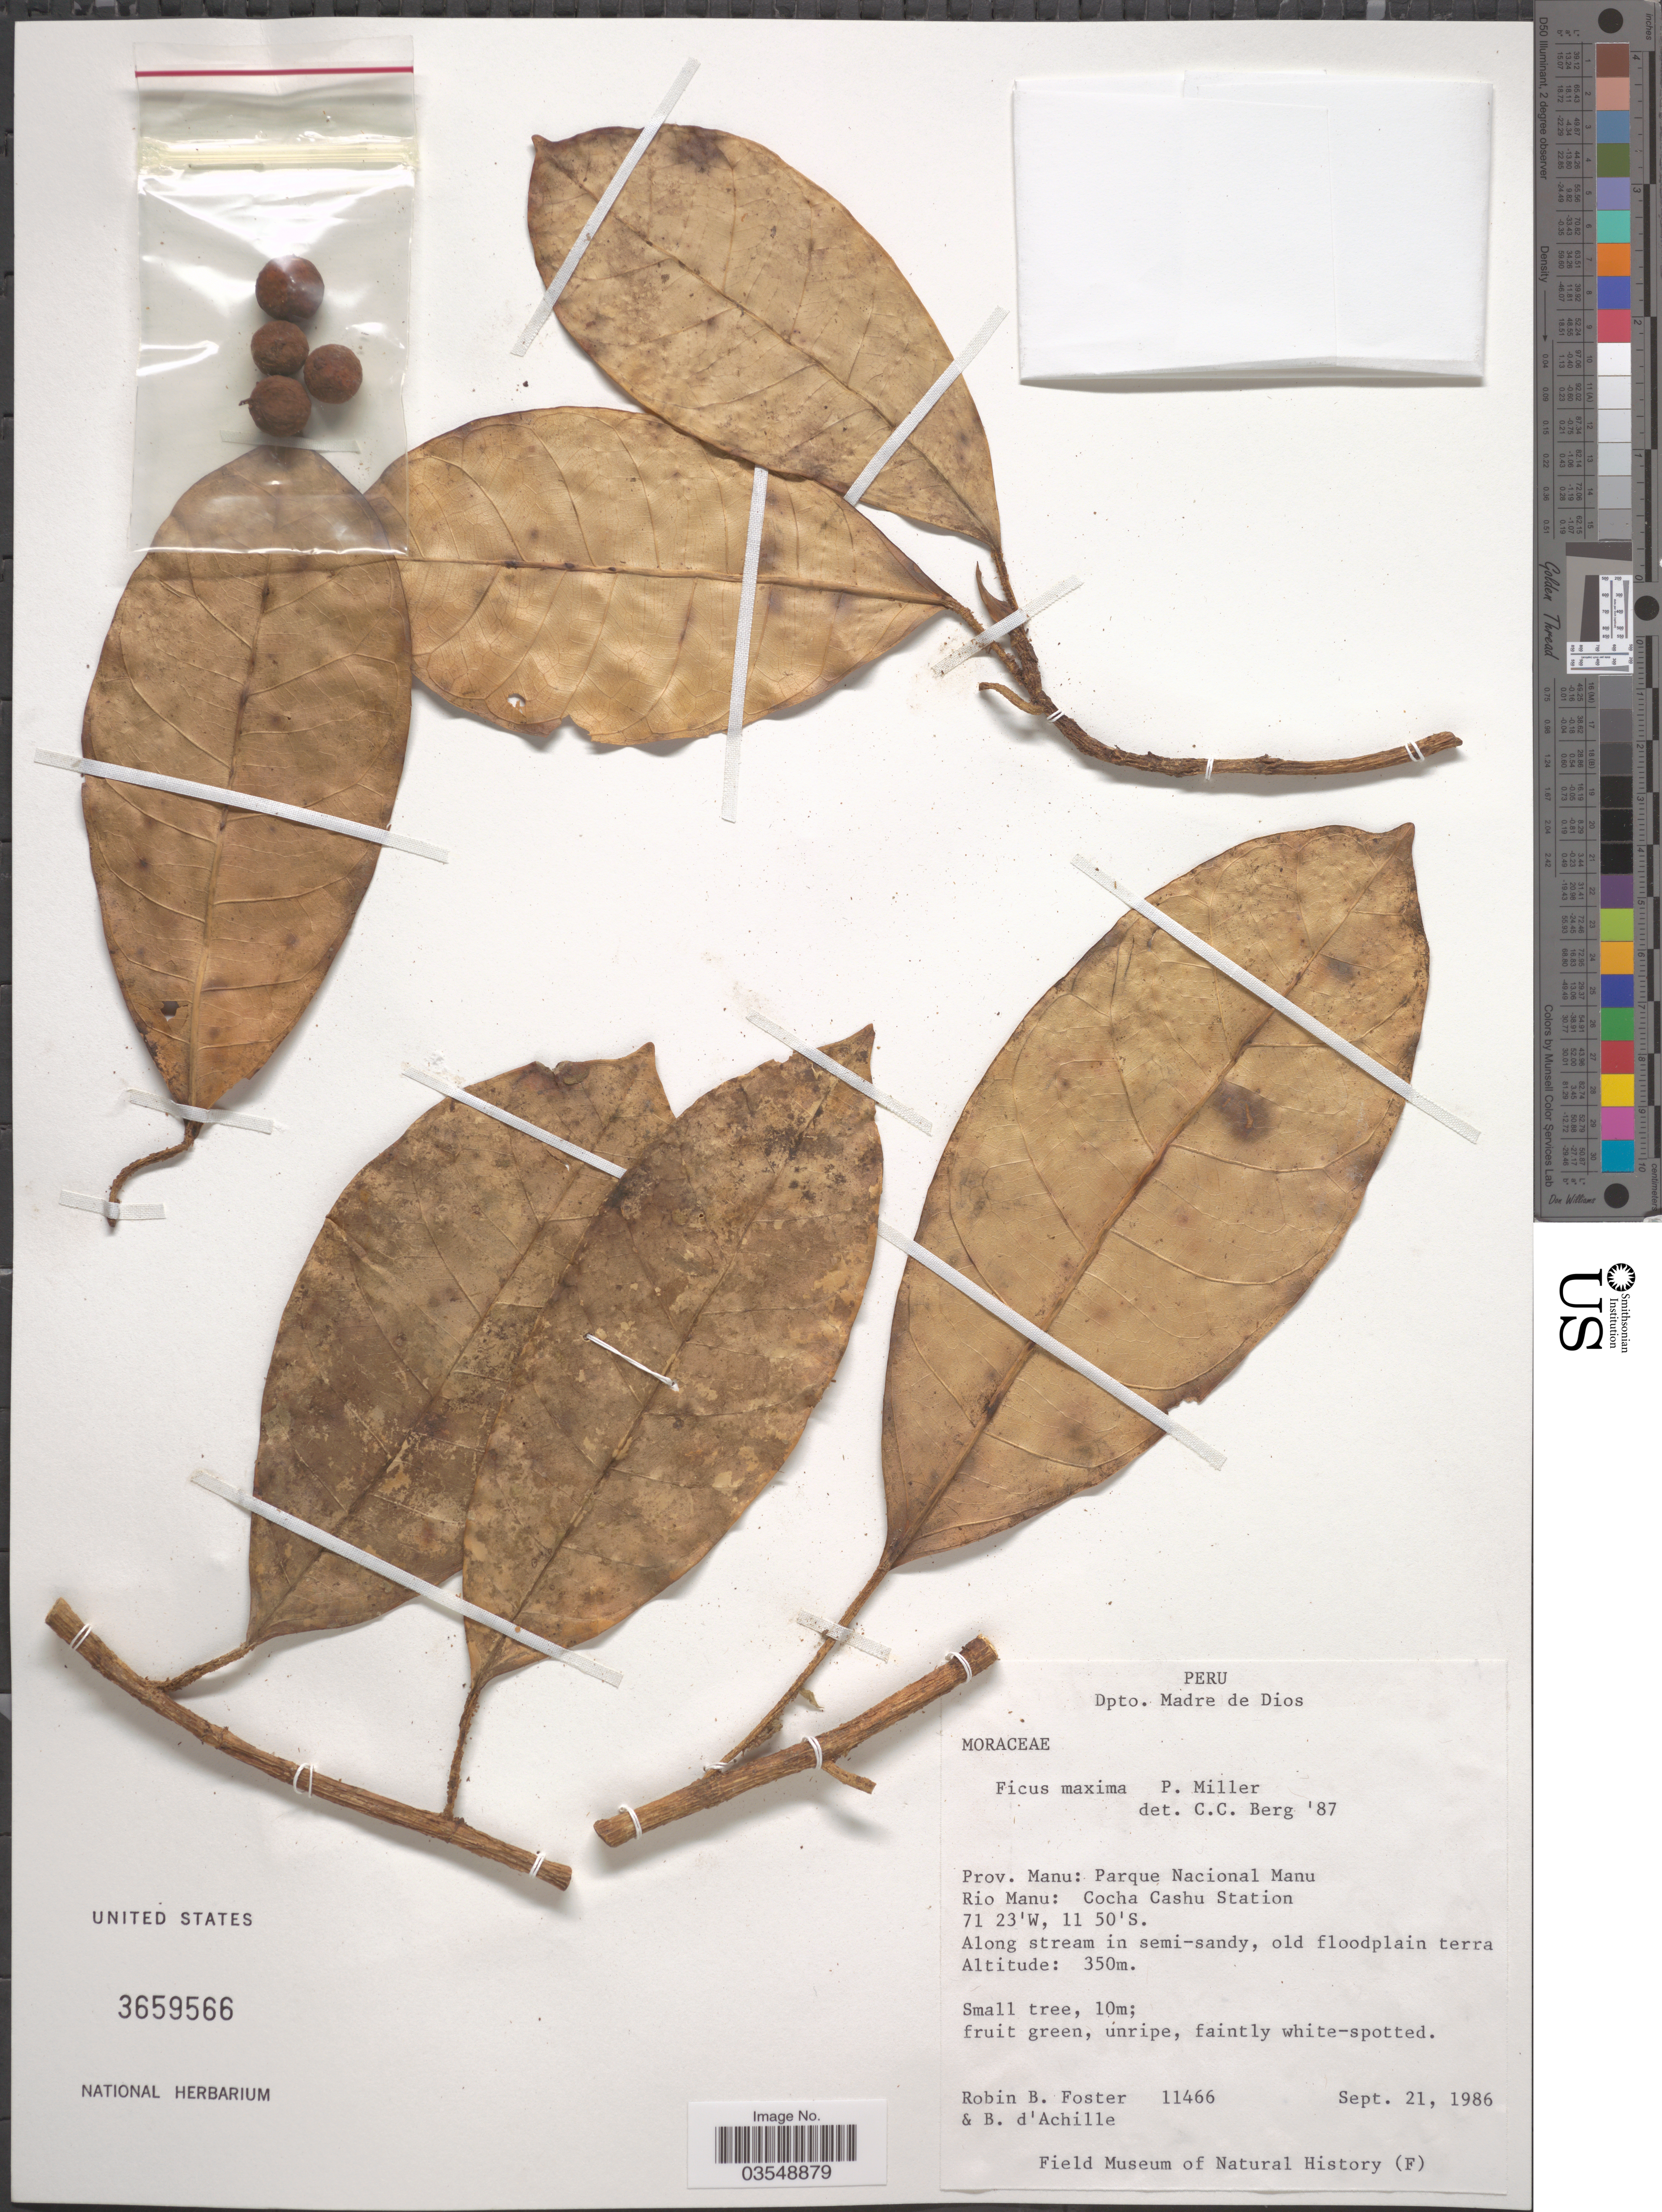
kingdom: Plantae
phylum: Tracheophyta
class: Magnoliopsida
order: Rosales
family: Moraceae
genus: Ficus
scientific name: Ficus radula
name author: Humb. & Bonpl. ex Willd.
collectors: R. B. Foster & B. d'Achille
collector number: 11466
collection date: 1986-09-21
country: Peru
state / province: Madre de Dios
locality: Dpto. Madre de Dios. Prov. Manu: Parque Nacional Manu. Rio Manu: Cocha Cashu Station.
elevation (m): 350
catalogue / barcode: US 3659566